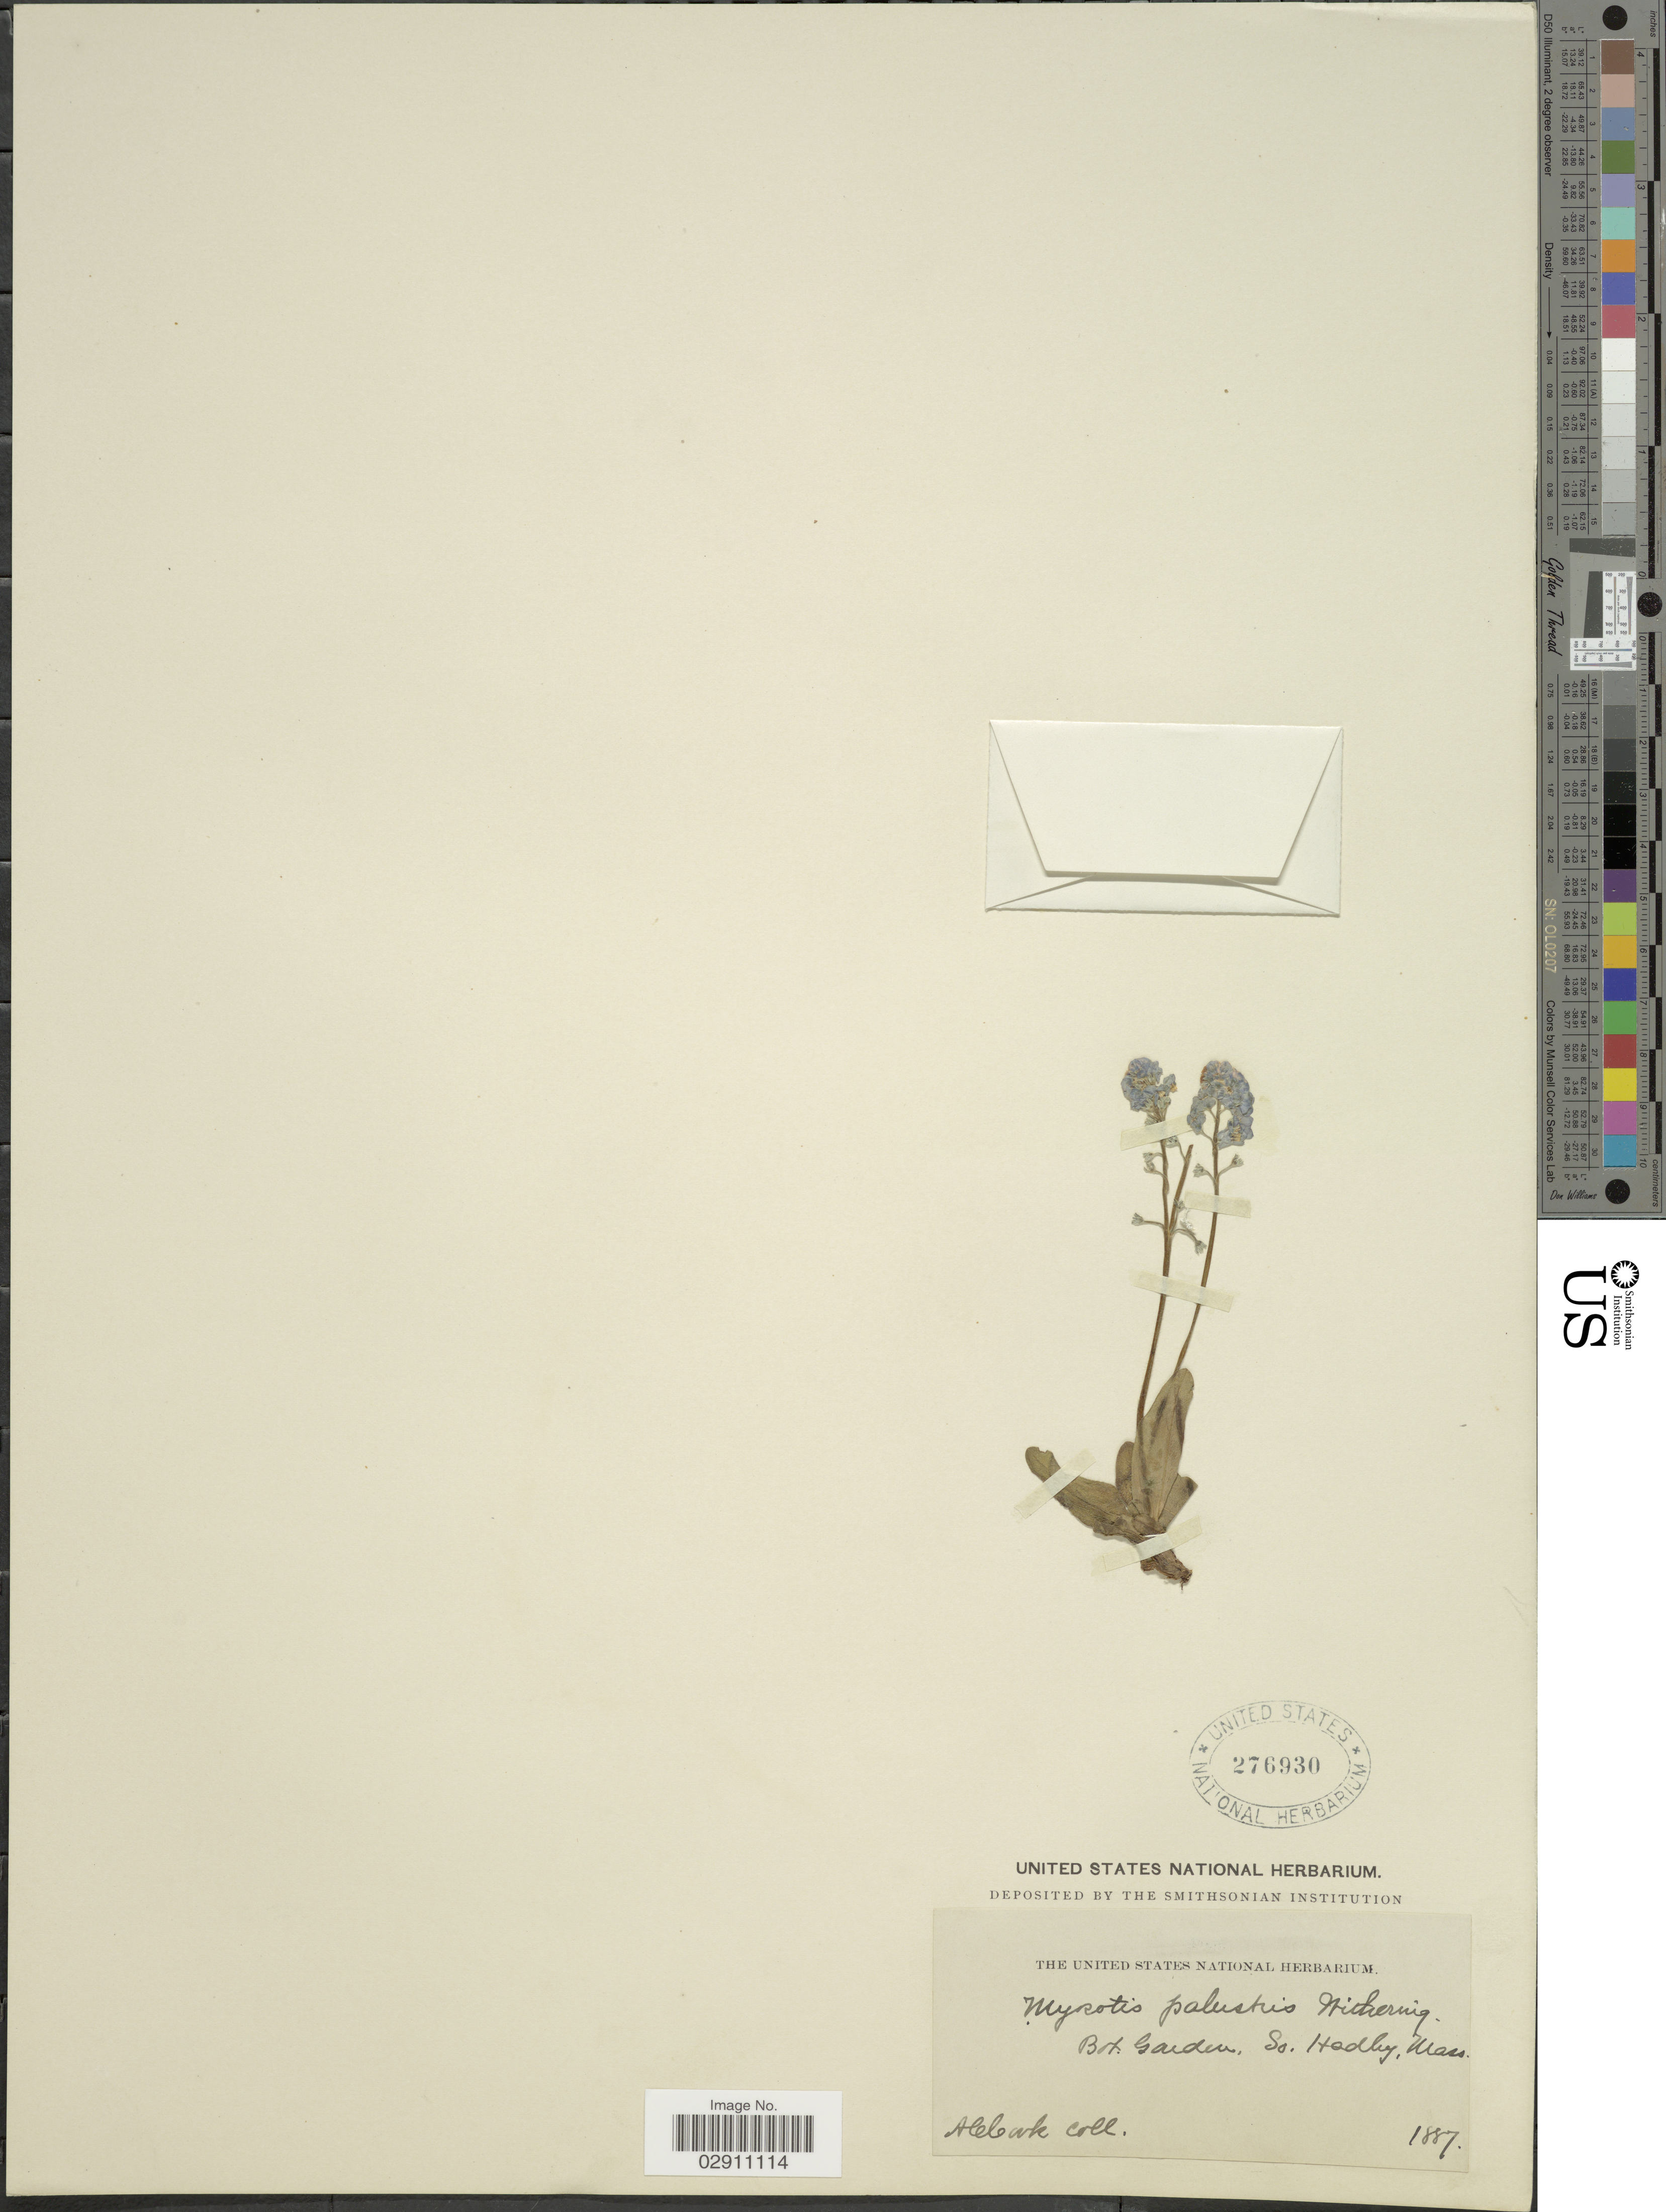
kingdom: Plantae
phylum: Tracheophyta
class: Magnoliopsida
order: Boraginales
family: Boraginaceae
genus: Myosotis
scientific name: Myosotis palustris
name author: L.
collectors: A. Cook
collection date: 1887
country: United States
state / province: Massachusetts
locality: Bot. Garden, So. Hadley.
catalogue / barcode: US 276930